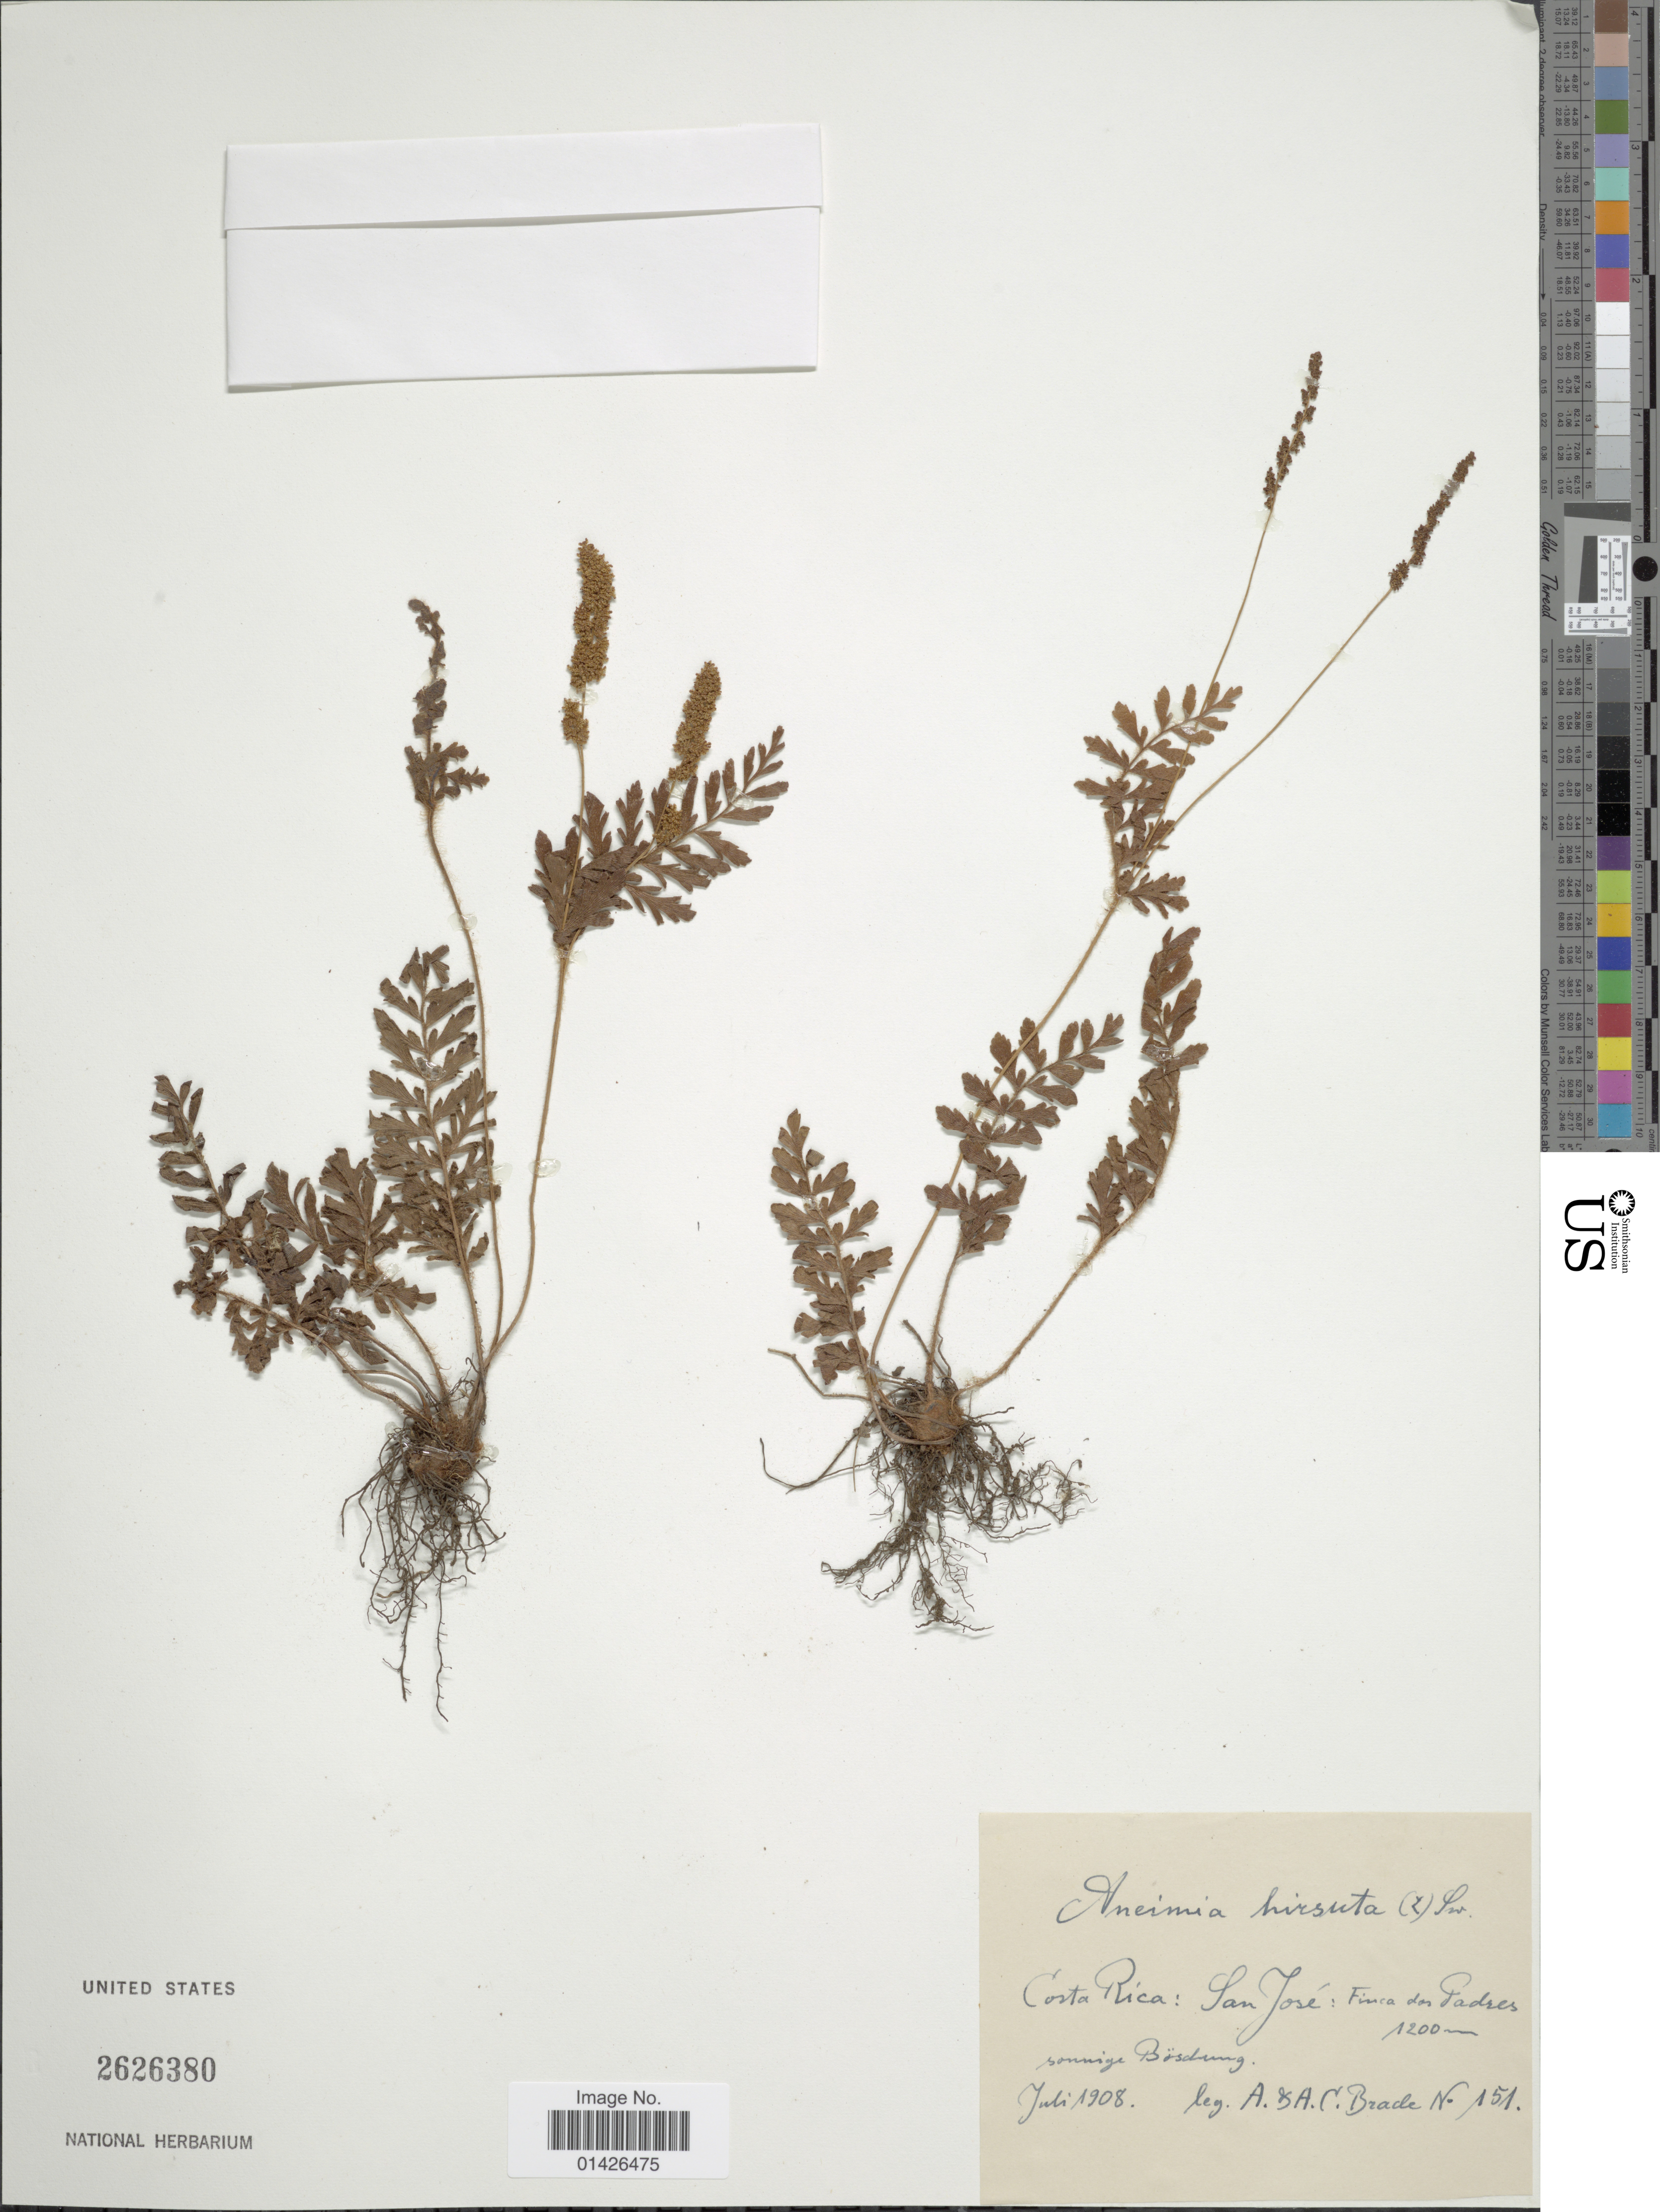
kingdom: Plantae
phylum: Tracheophyta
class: Polypodiopsida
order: Schizaeales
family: Anemiaceae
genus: Anemia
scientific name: Anemia hirsuta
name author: (L.) Sw.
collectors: A. Brade & A. C. Brade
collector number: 151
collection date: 1908-07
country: Costa Rica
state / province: San José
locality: Finca dos Padres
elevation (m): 1200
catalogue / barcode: US 2626380